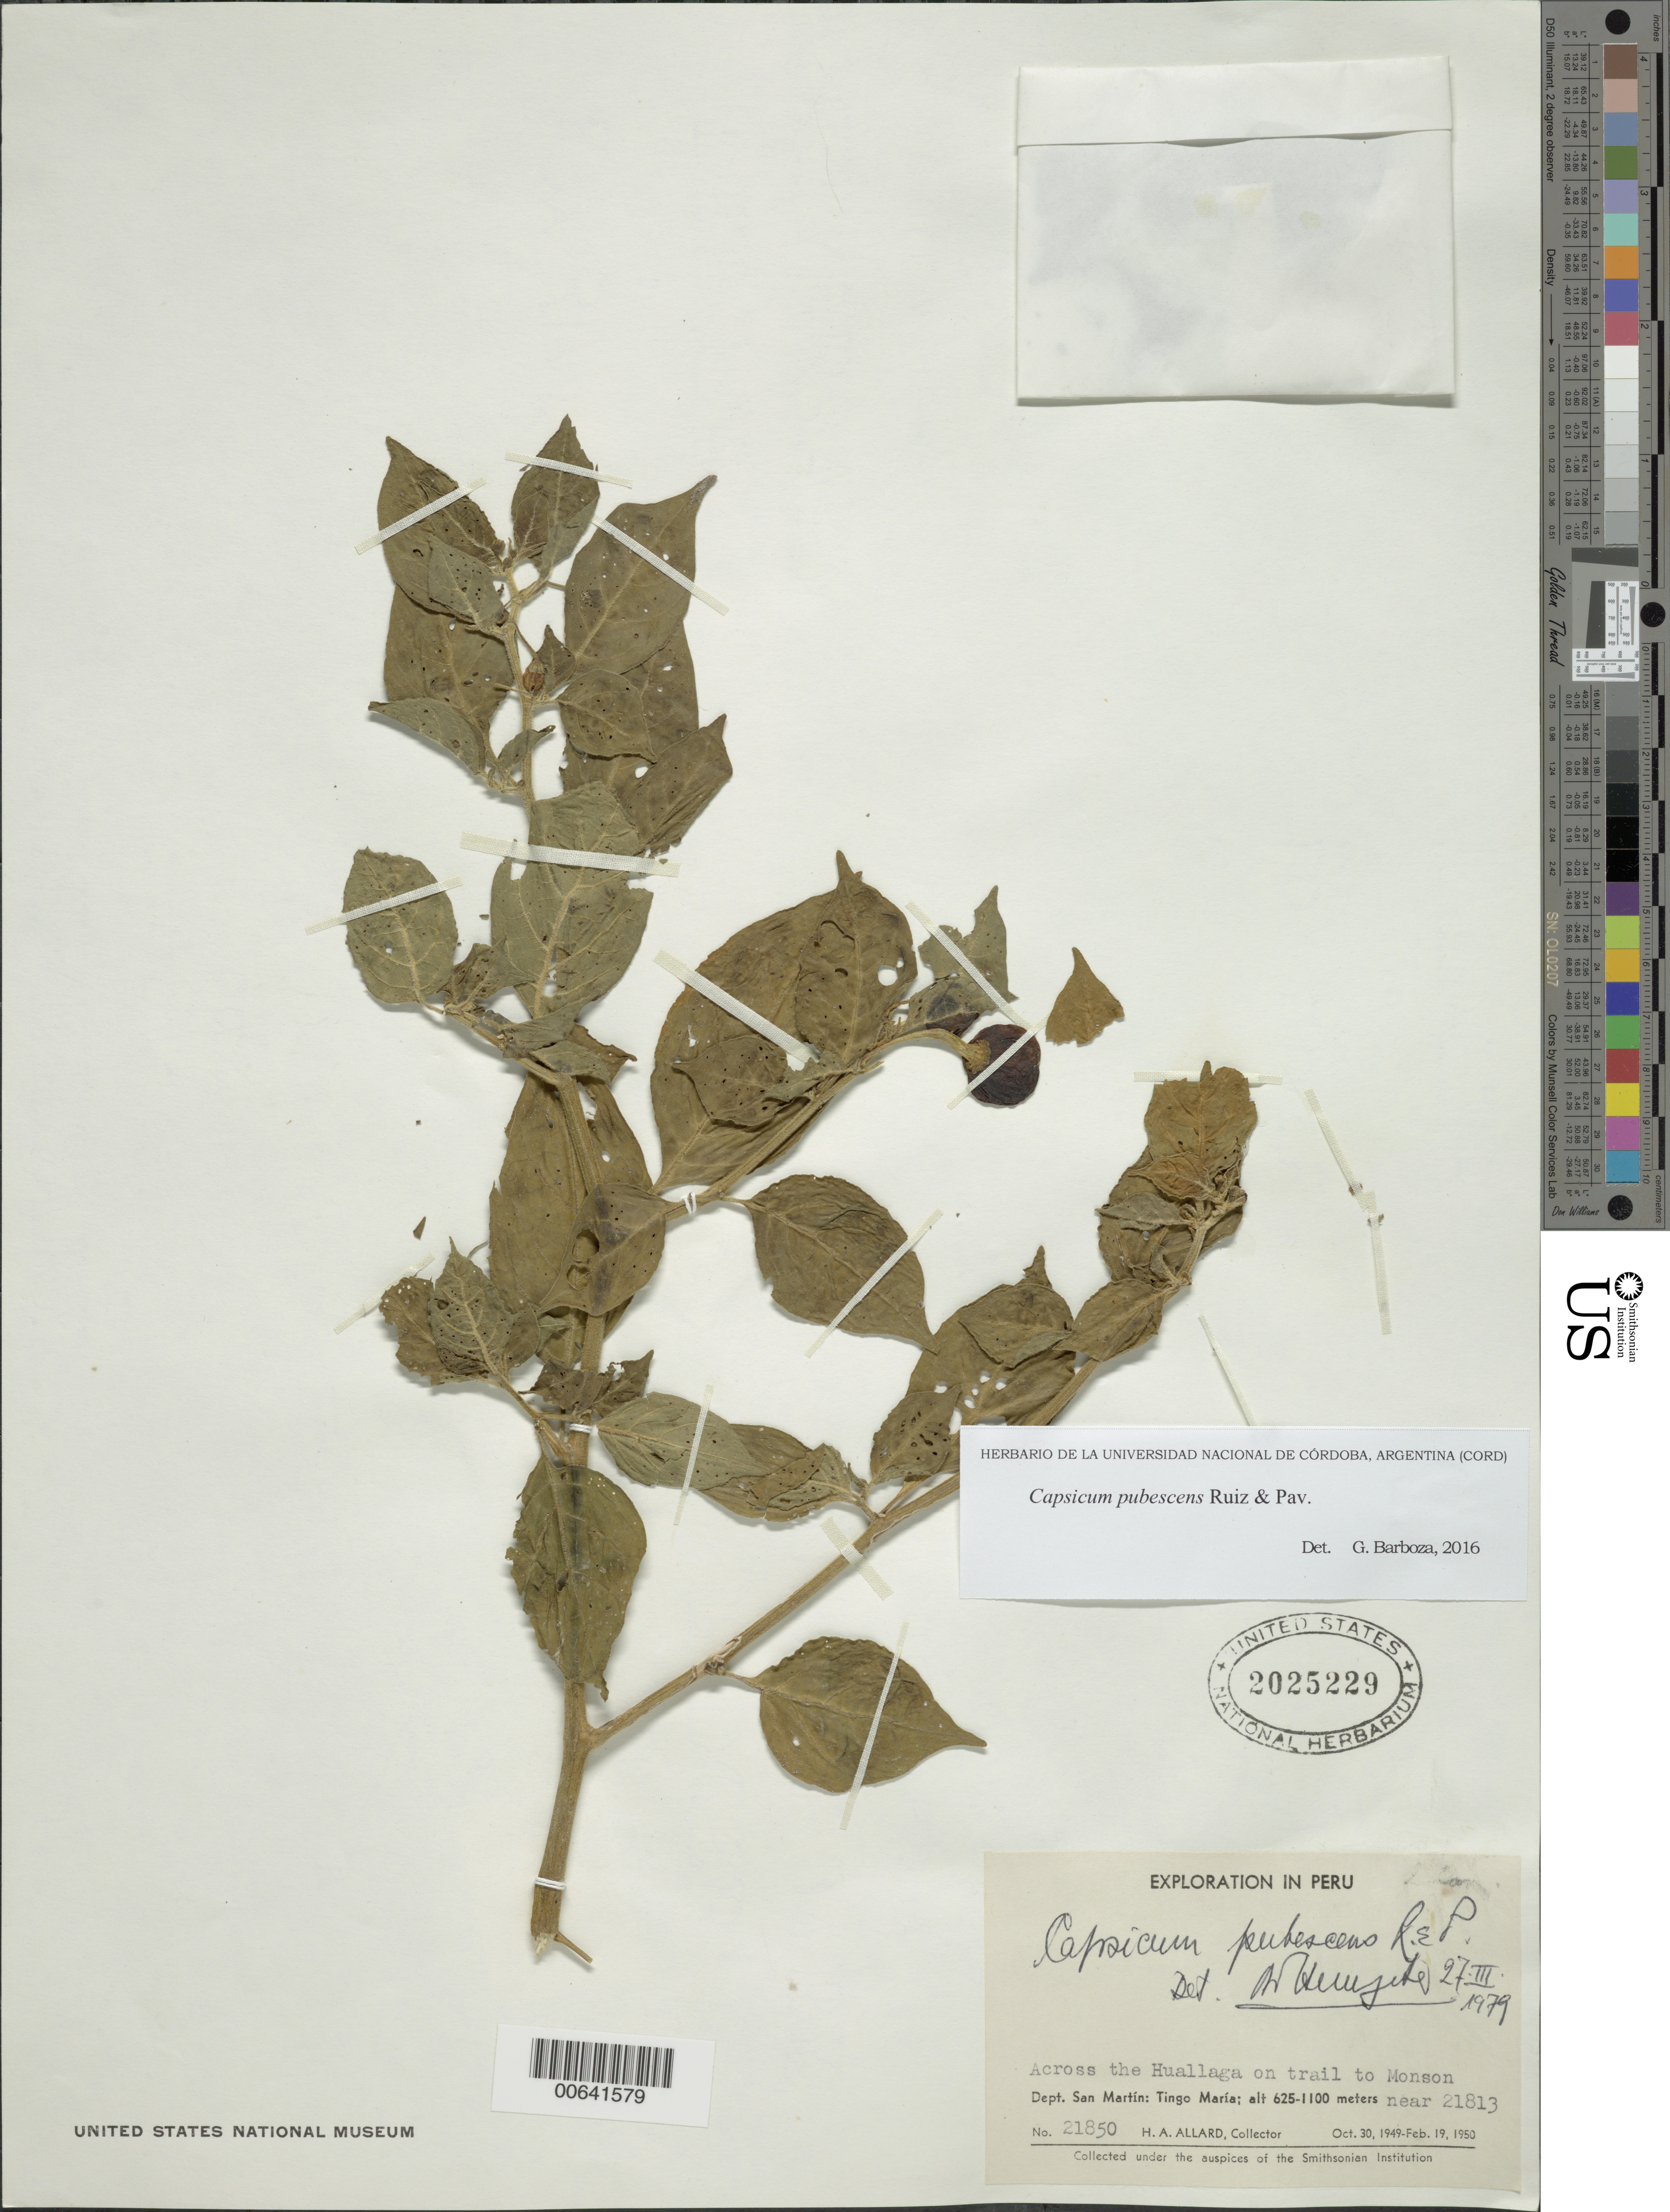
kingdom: Plantae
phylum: Tracheophyta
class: Magnoliopsida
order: Solanales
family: Solanaceae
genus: Capsicum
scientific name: Capsicum pubescens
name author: Ruiz & Pav.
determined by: Barboza, G. E., (CORD), Museo Botanico - Cordoba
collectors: H. A. Allard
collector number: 21850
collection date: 1949-10-30/1950-02-19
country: Peru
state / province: San Martín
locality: Tingo Maria, across the Huallaga on trail to Monson; near 21813.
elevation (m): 625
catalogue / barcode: US 2025229